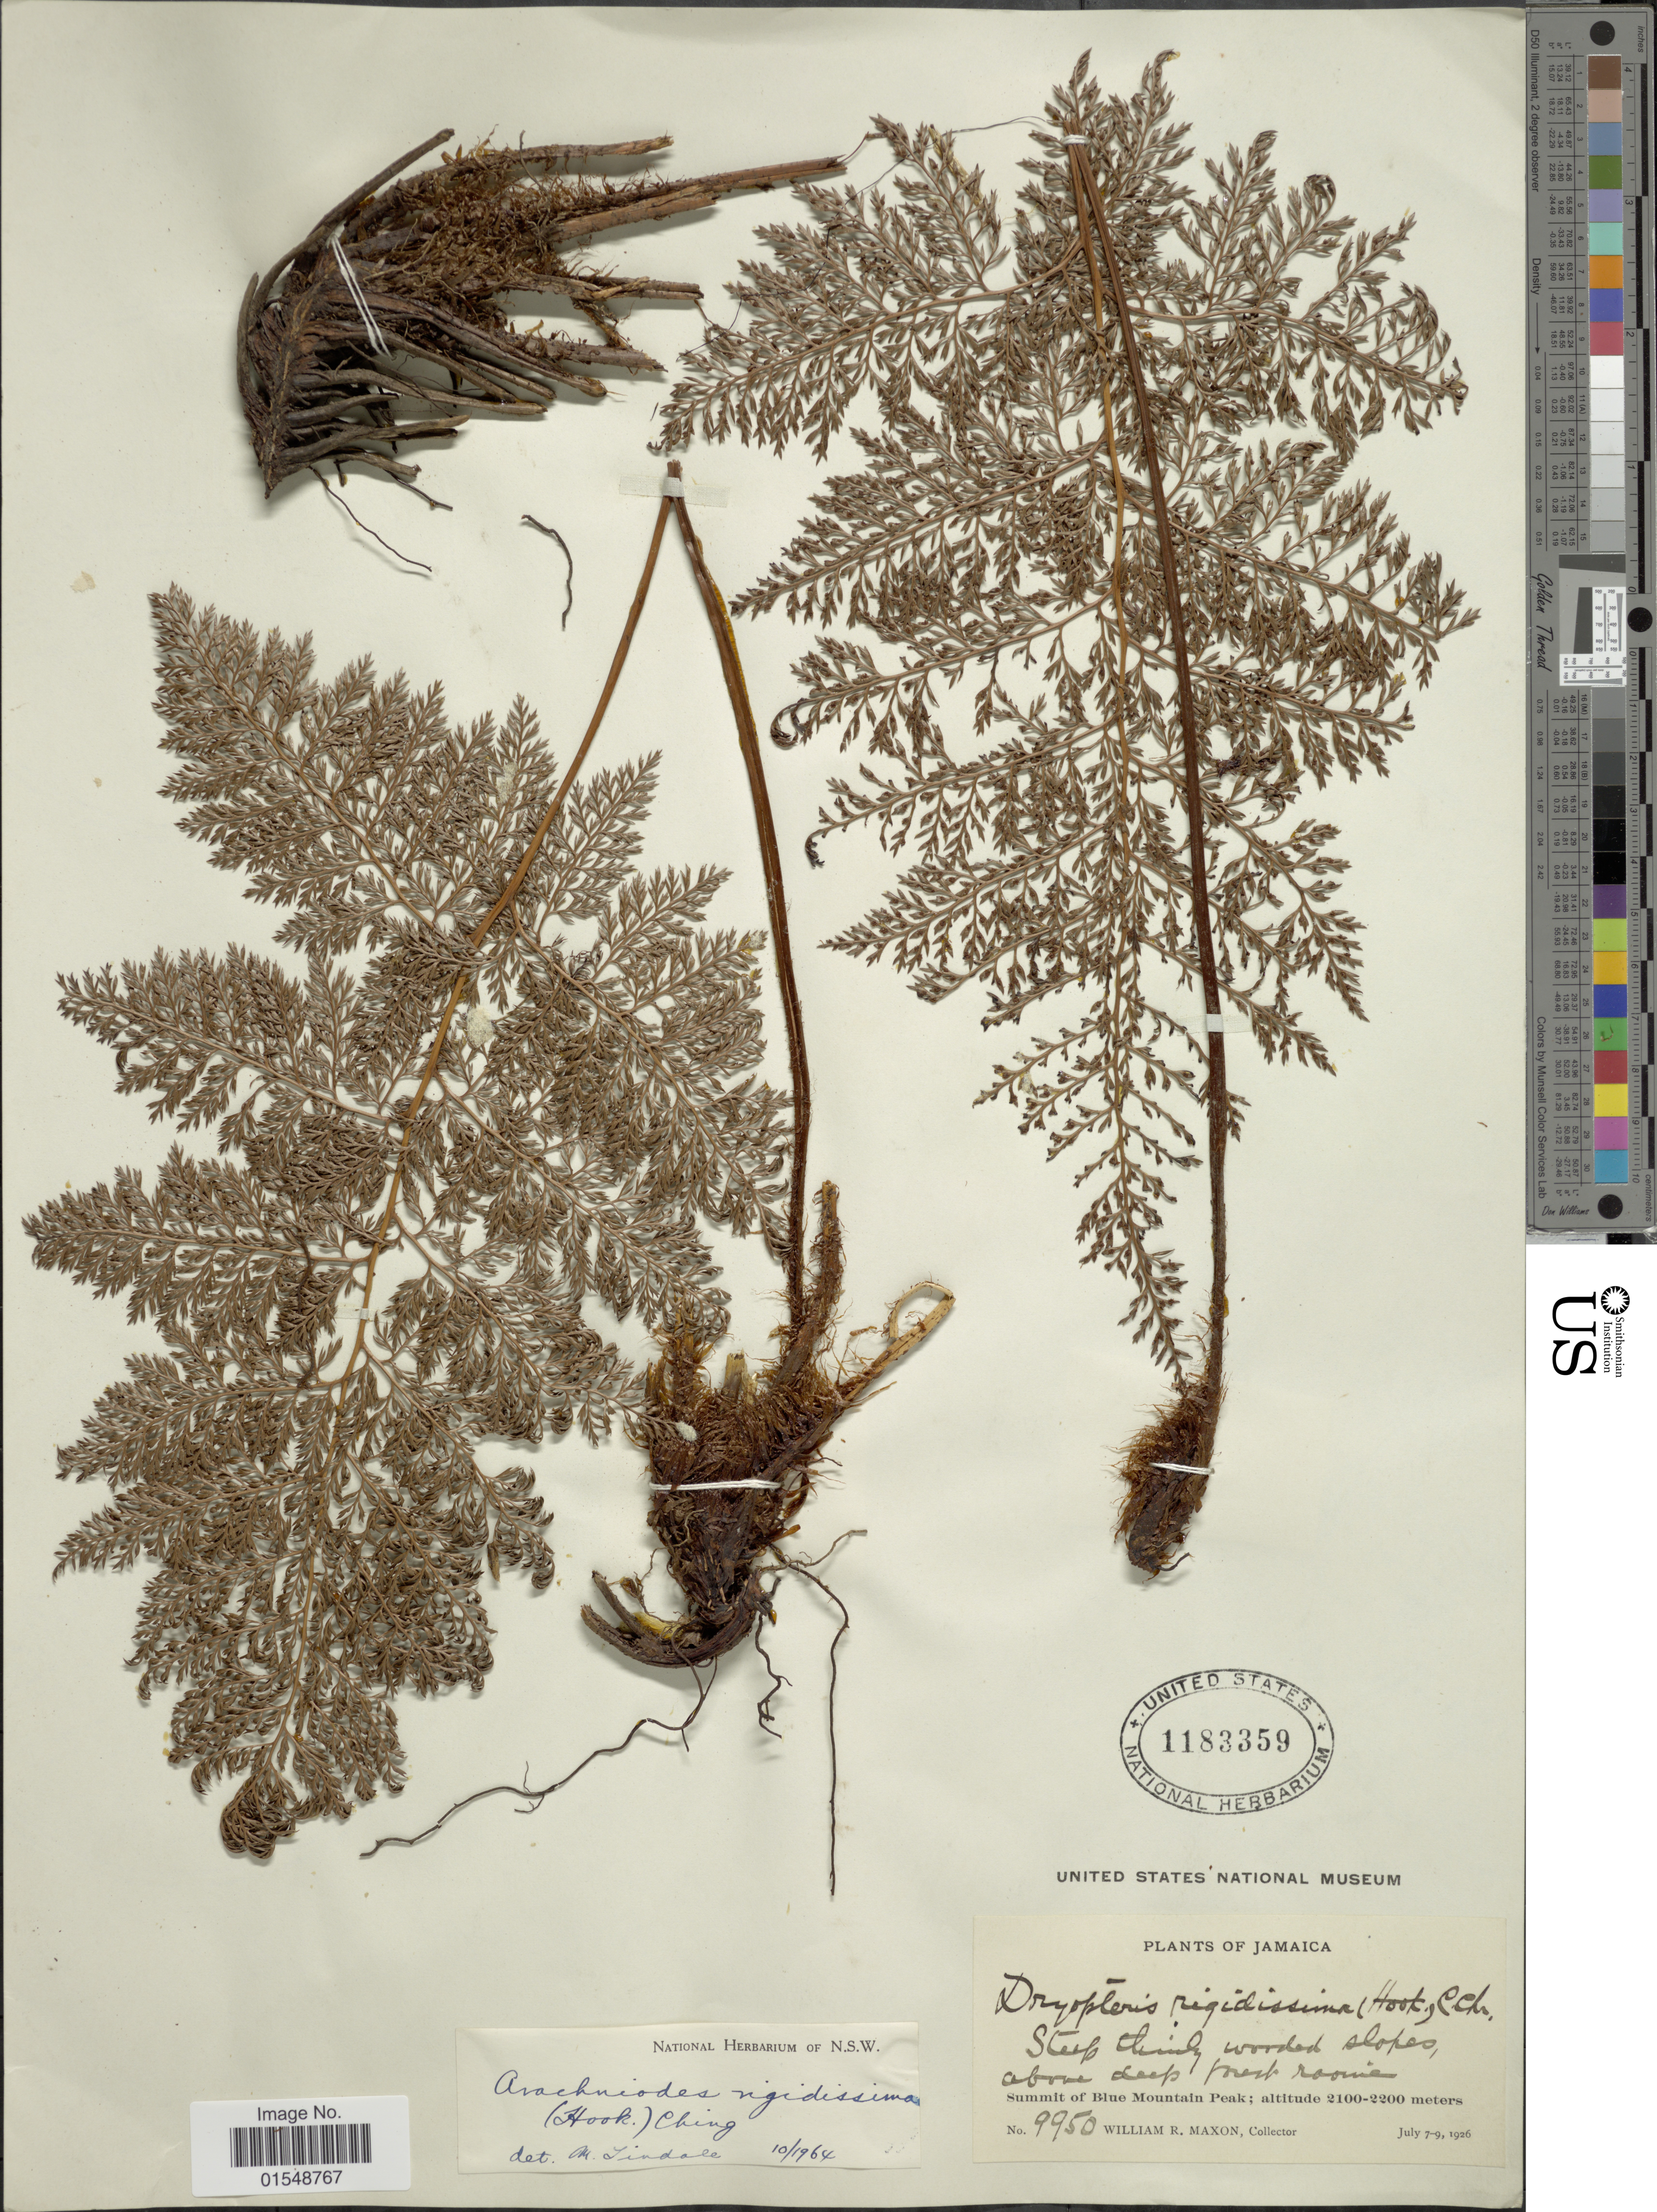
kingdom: Plantae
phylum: Tracheophyta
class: Polypodiopsida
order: Polypodiales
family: Dryopteridaceae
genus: Arachniodes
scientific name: Arachniodes rigidissima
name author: (Hook.) Proctor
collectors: W. R. Maxon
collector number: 9950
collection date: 1926-07-07/1926-07-09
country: Jamaica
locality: Summit of blue Mountain Peak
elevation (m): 2100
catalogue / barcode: US 1183359